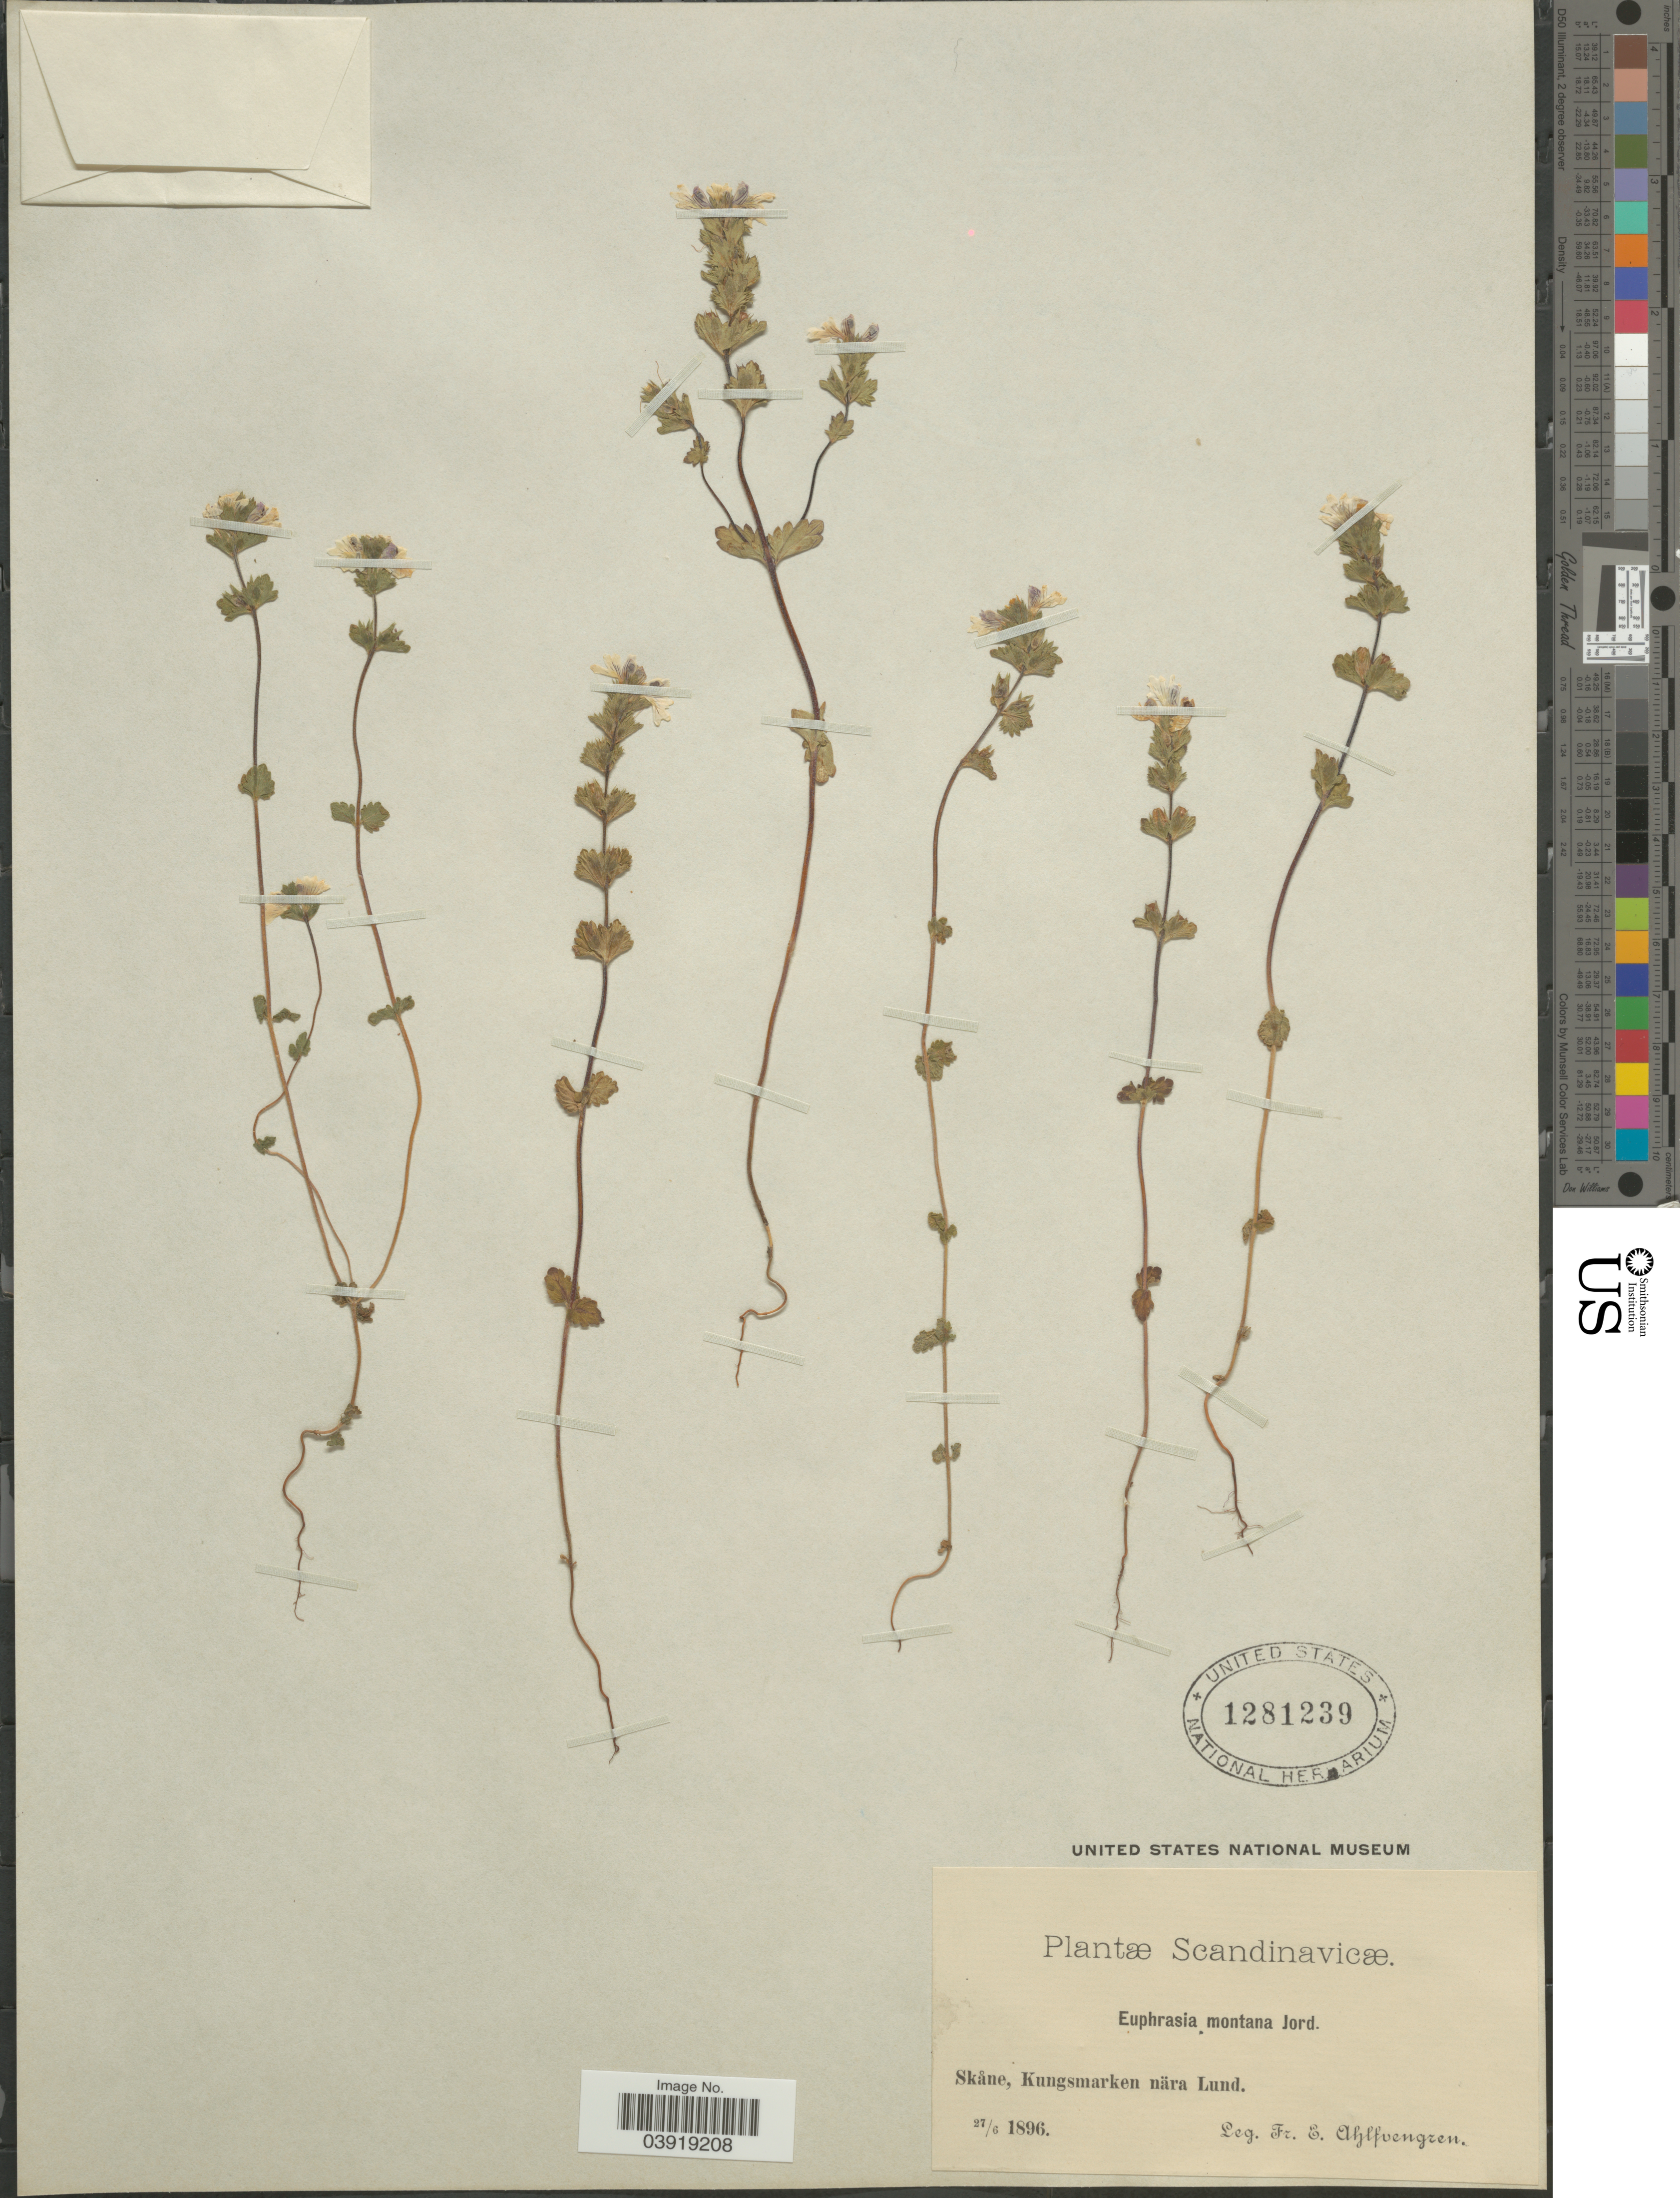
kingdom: Plantae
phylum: Tracheophyta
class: Magnoliopsida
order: Lamiales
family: Orobanchaceae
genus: Euphrasia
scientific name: Euphrasia montana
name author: Jord.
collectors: E. Ahlfvengren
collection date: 1896-06-27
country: Sweden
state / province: Skåne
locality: Scandinavicæ. Kungsmarken nära Lund.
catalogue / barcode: US 1281239